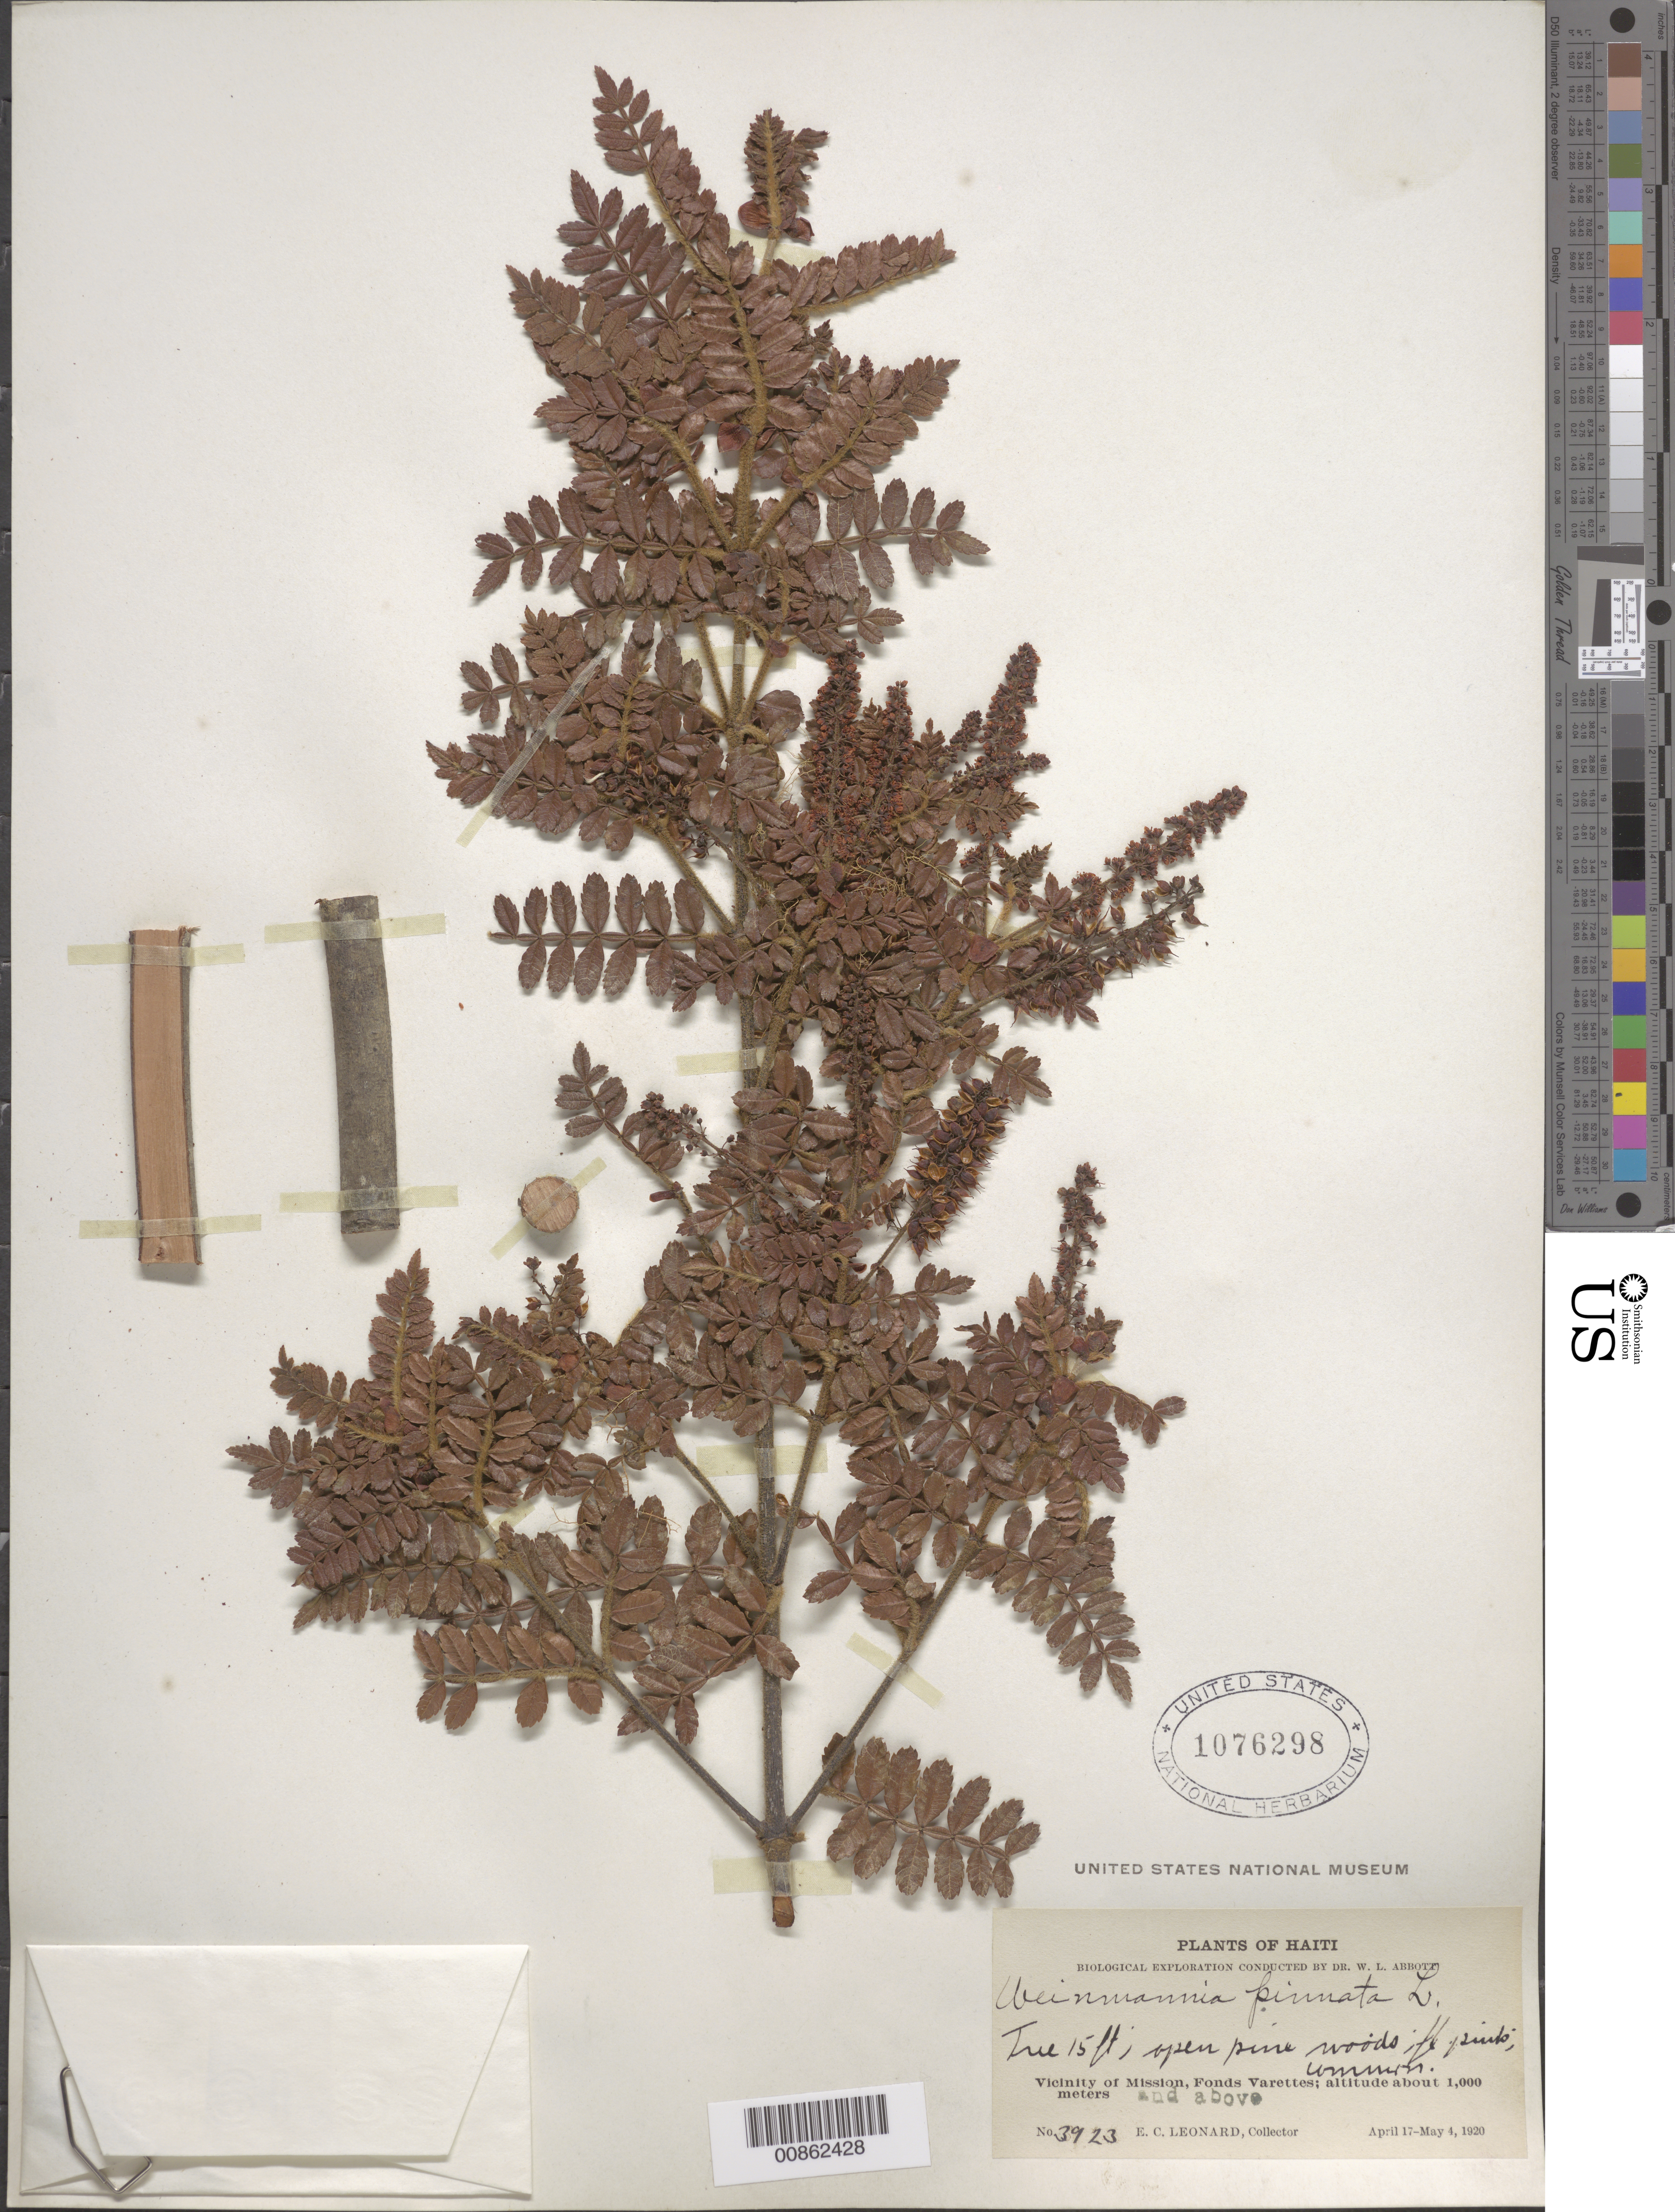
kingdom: Plantae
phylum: Tracheophyta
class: Magnoliopsida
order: Oxalidales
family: Cunoniaceae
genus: Weinmannia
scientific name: Weinmannia pinnata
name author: L.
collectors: E. C. Leonard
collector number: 3923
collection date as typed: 17 Apr 1920 to 04 May 1920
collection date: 1920-04-17/1920-05-04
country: Haiti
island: Hispaniola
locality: Vicinity of Mission, Fonds Varettes.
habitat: Open pine woods.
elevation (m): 1000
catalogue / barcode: US 1076298